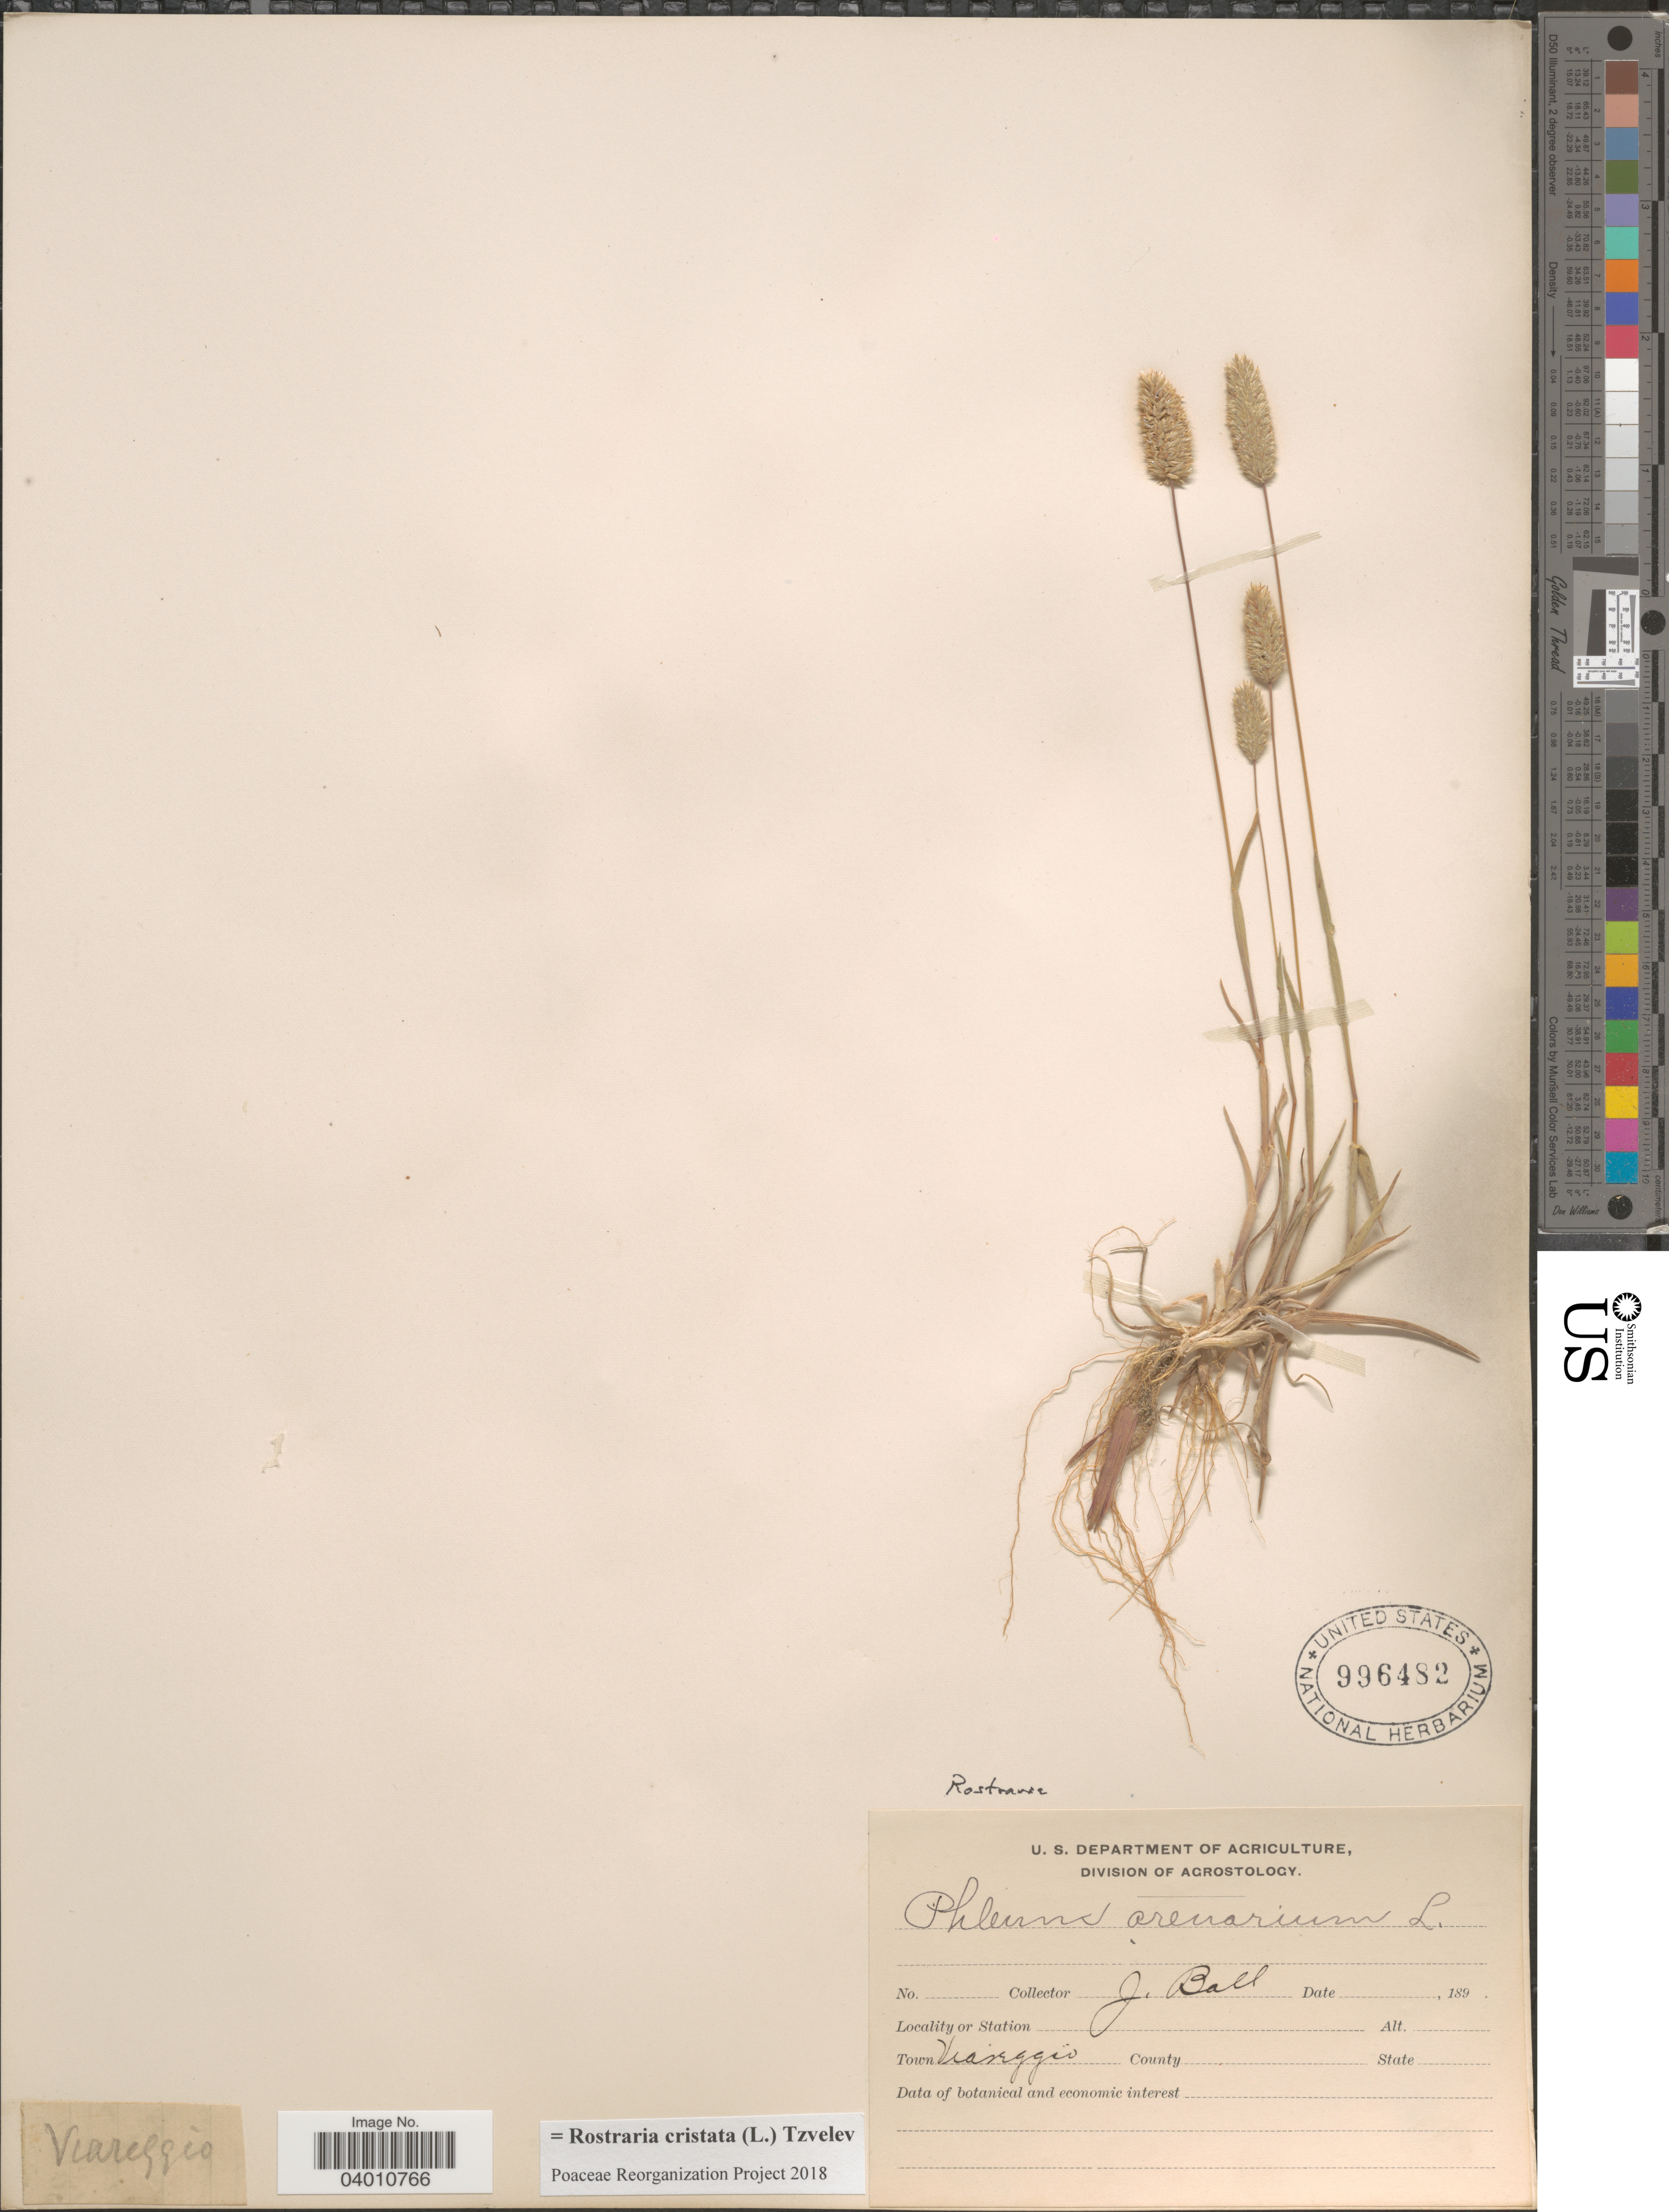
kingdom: Plantae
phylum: Tracheophyta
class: Liliopsida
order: Poales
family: Poaceae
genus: Rostraria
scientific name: Rostraria cristata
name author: (L.) Tzvelev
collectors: J. Ball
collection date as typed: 189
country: Italy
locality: Town Viareggio.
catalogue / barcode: US 996482